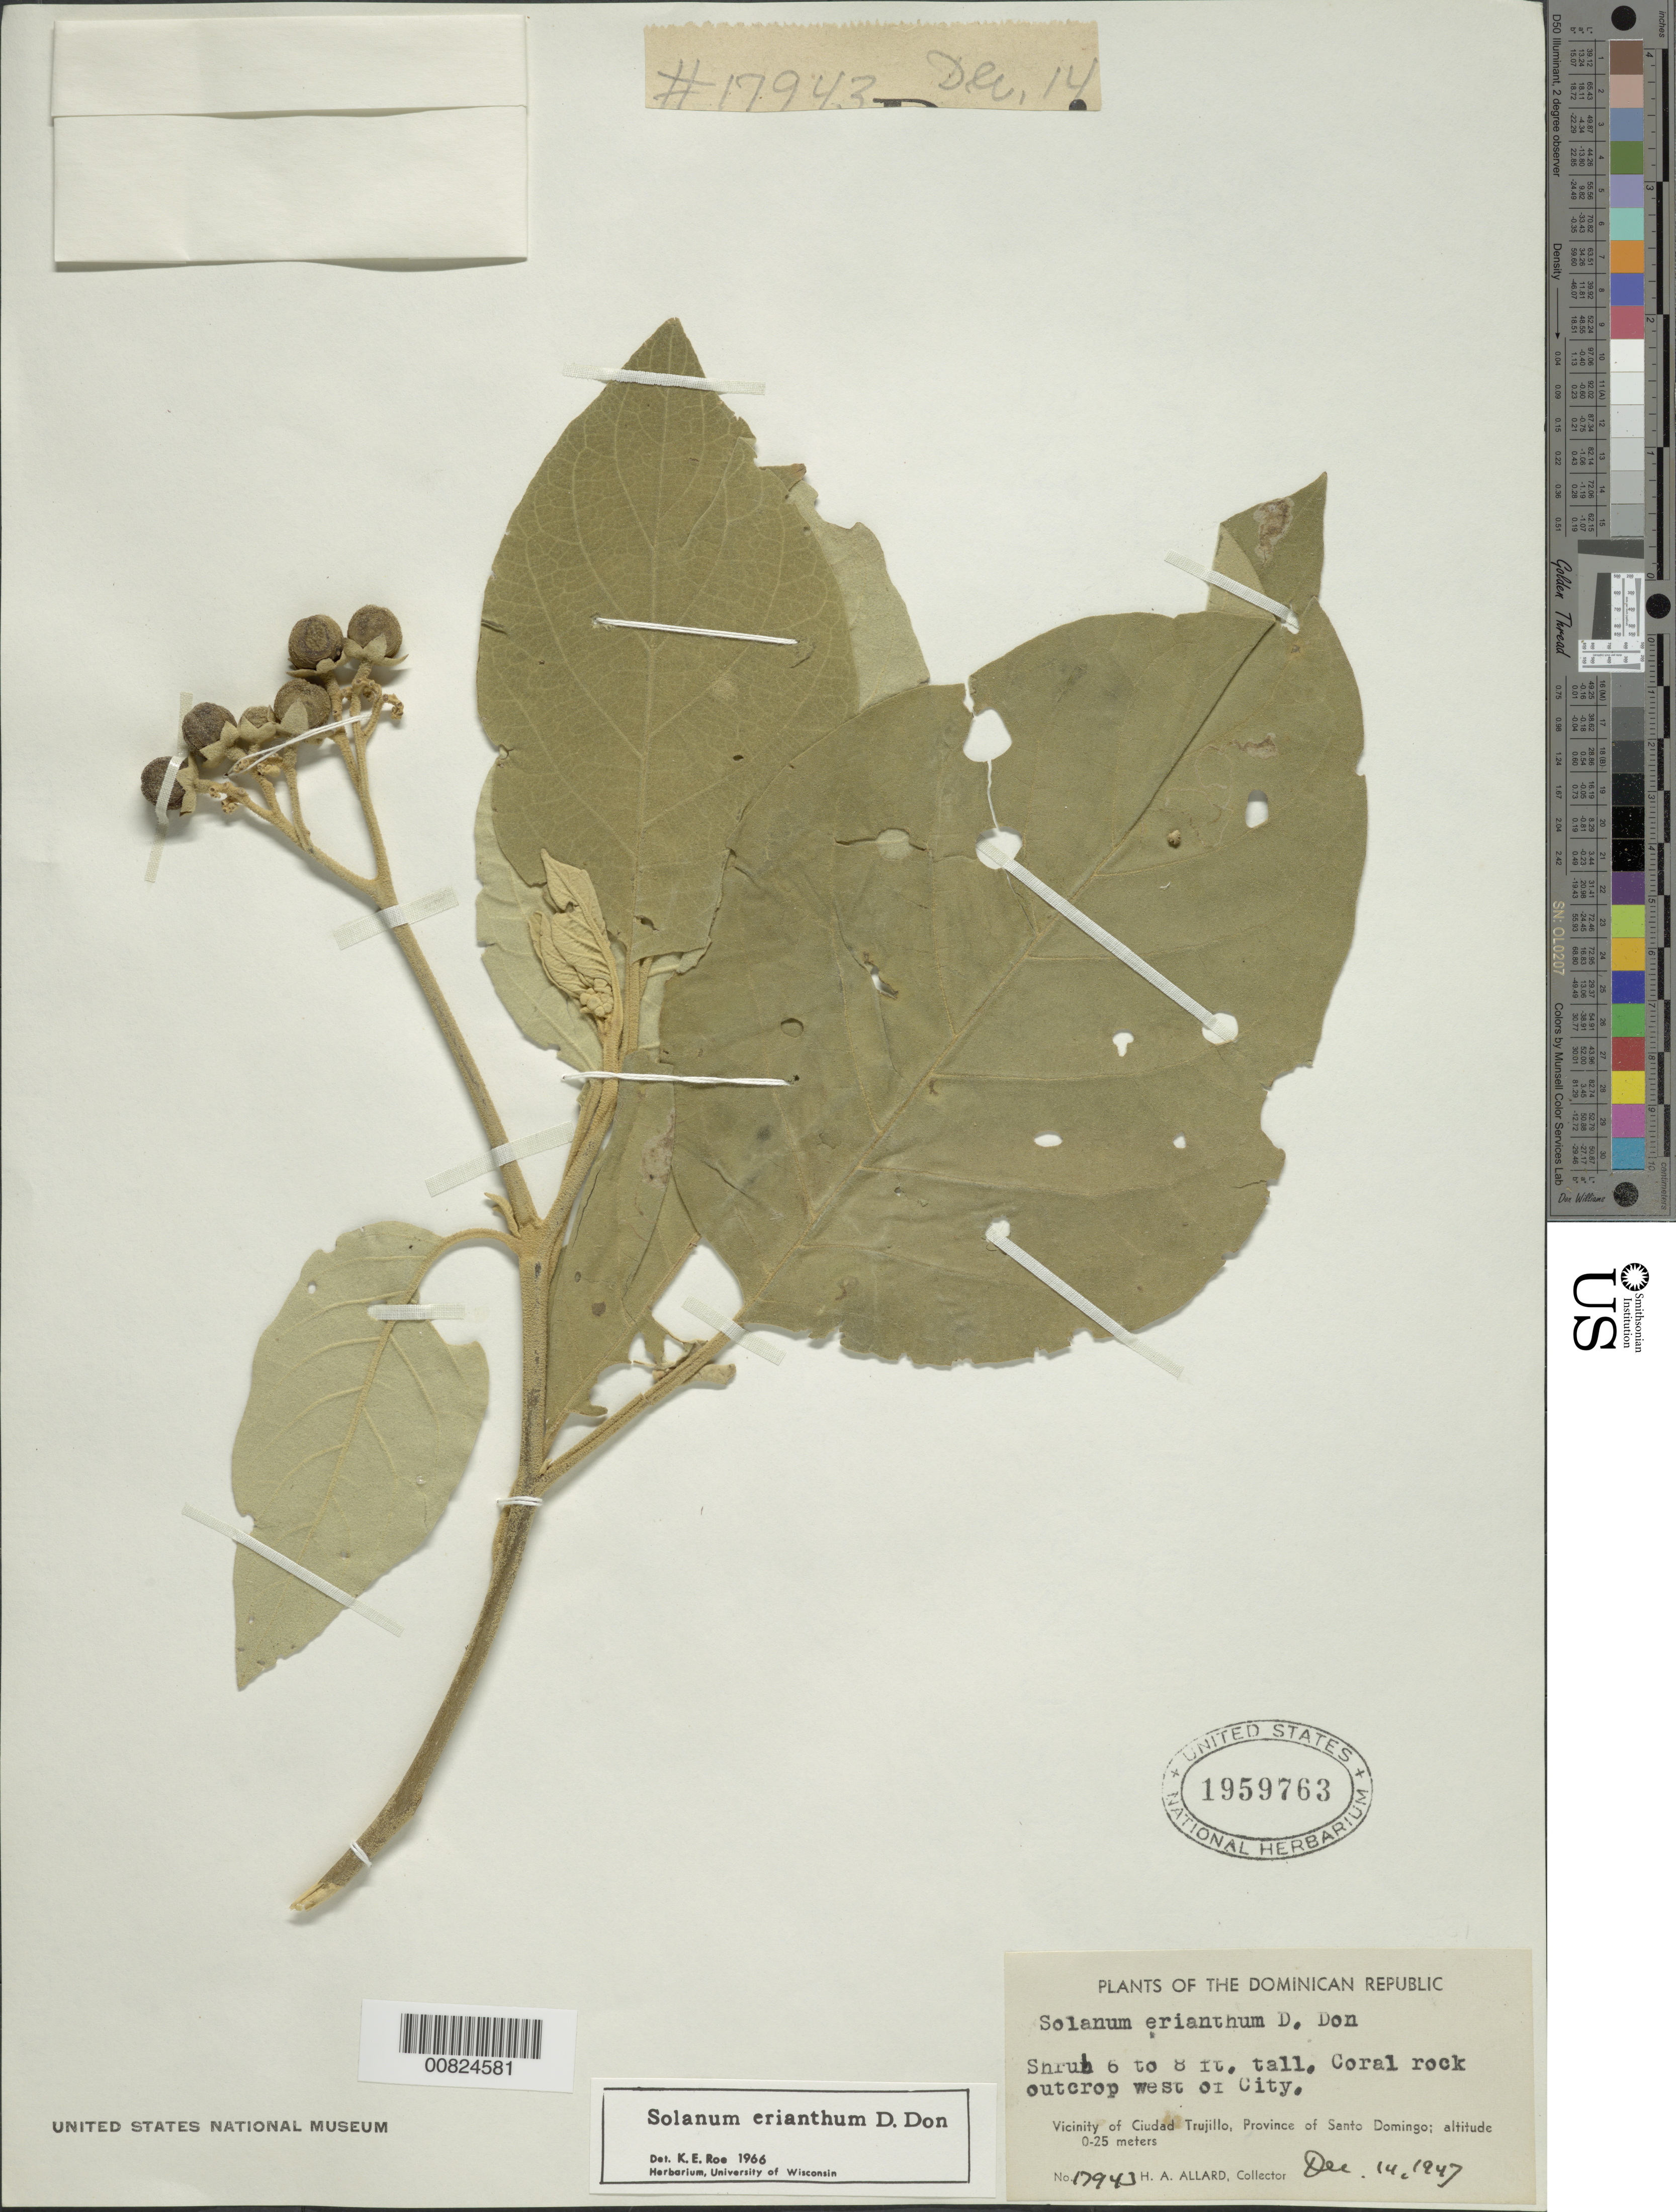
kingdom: Plantae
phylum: Tracheophyta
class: Magnoliopsida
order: Solanales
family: Solanaceae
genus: Solanum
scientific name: Solanum erianthum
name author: D. Don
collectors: H. A. Allard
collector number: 17943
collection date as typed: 14 Dec 1947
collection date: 1947-12-14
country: Dominican Republic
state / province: Distrito Nacional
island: Hispaniola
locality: Vicinity of Santo Domingo, W of city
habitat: Coral rock outcrop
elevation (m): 0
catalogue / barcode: US 1959763